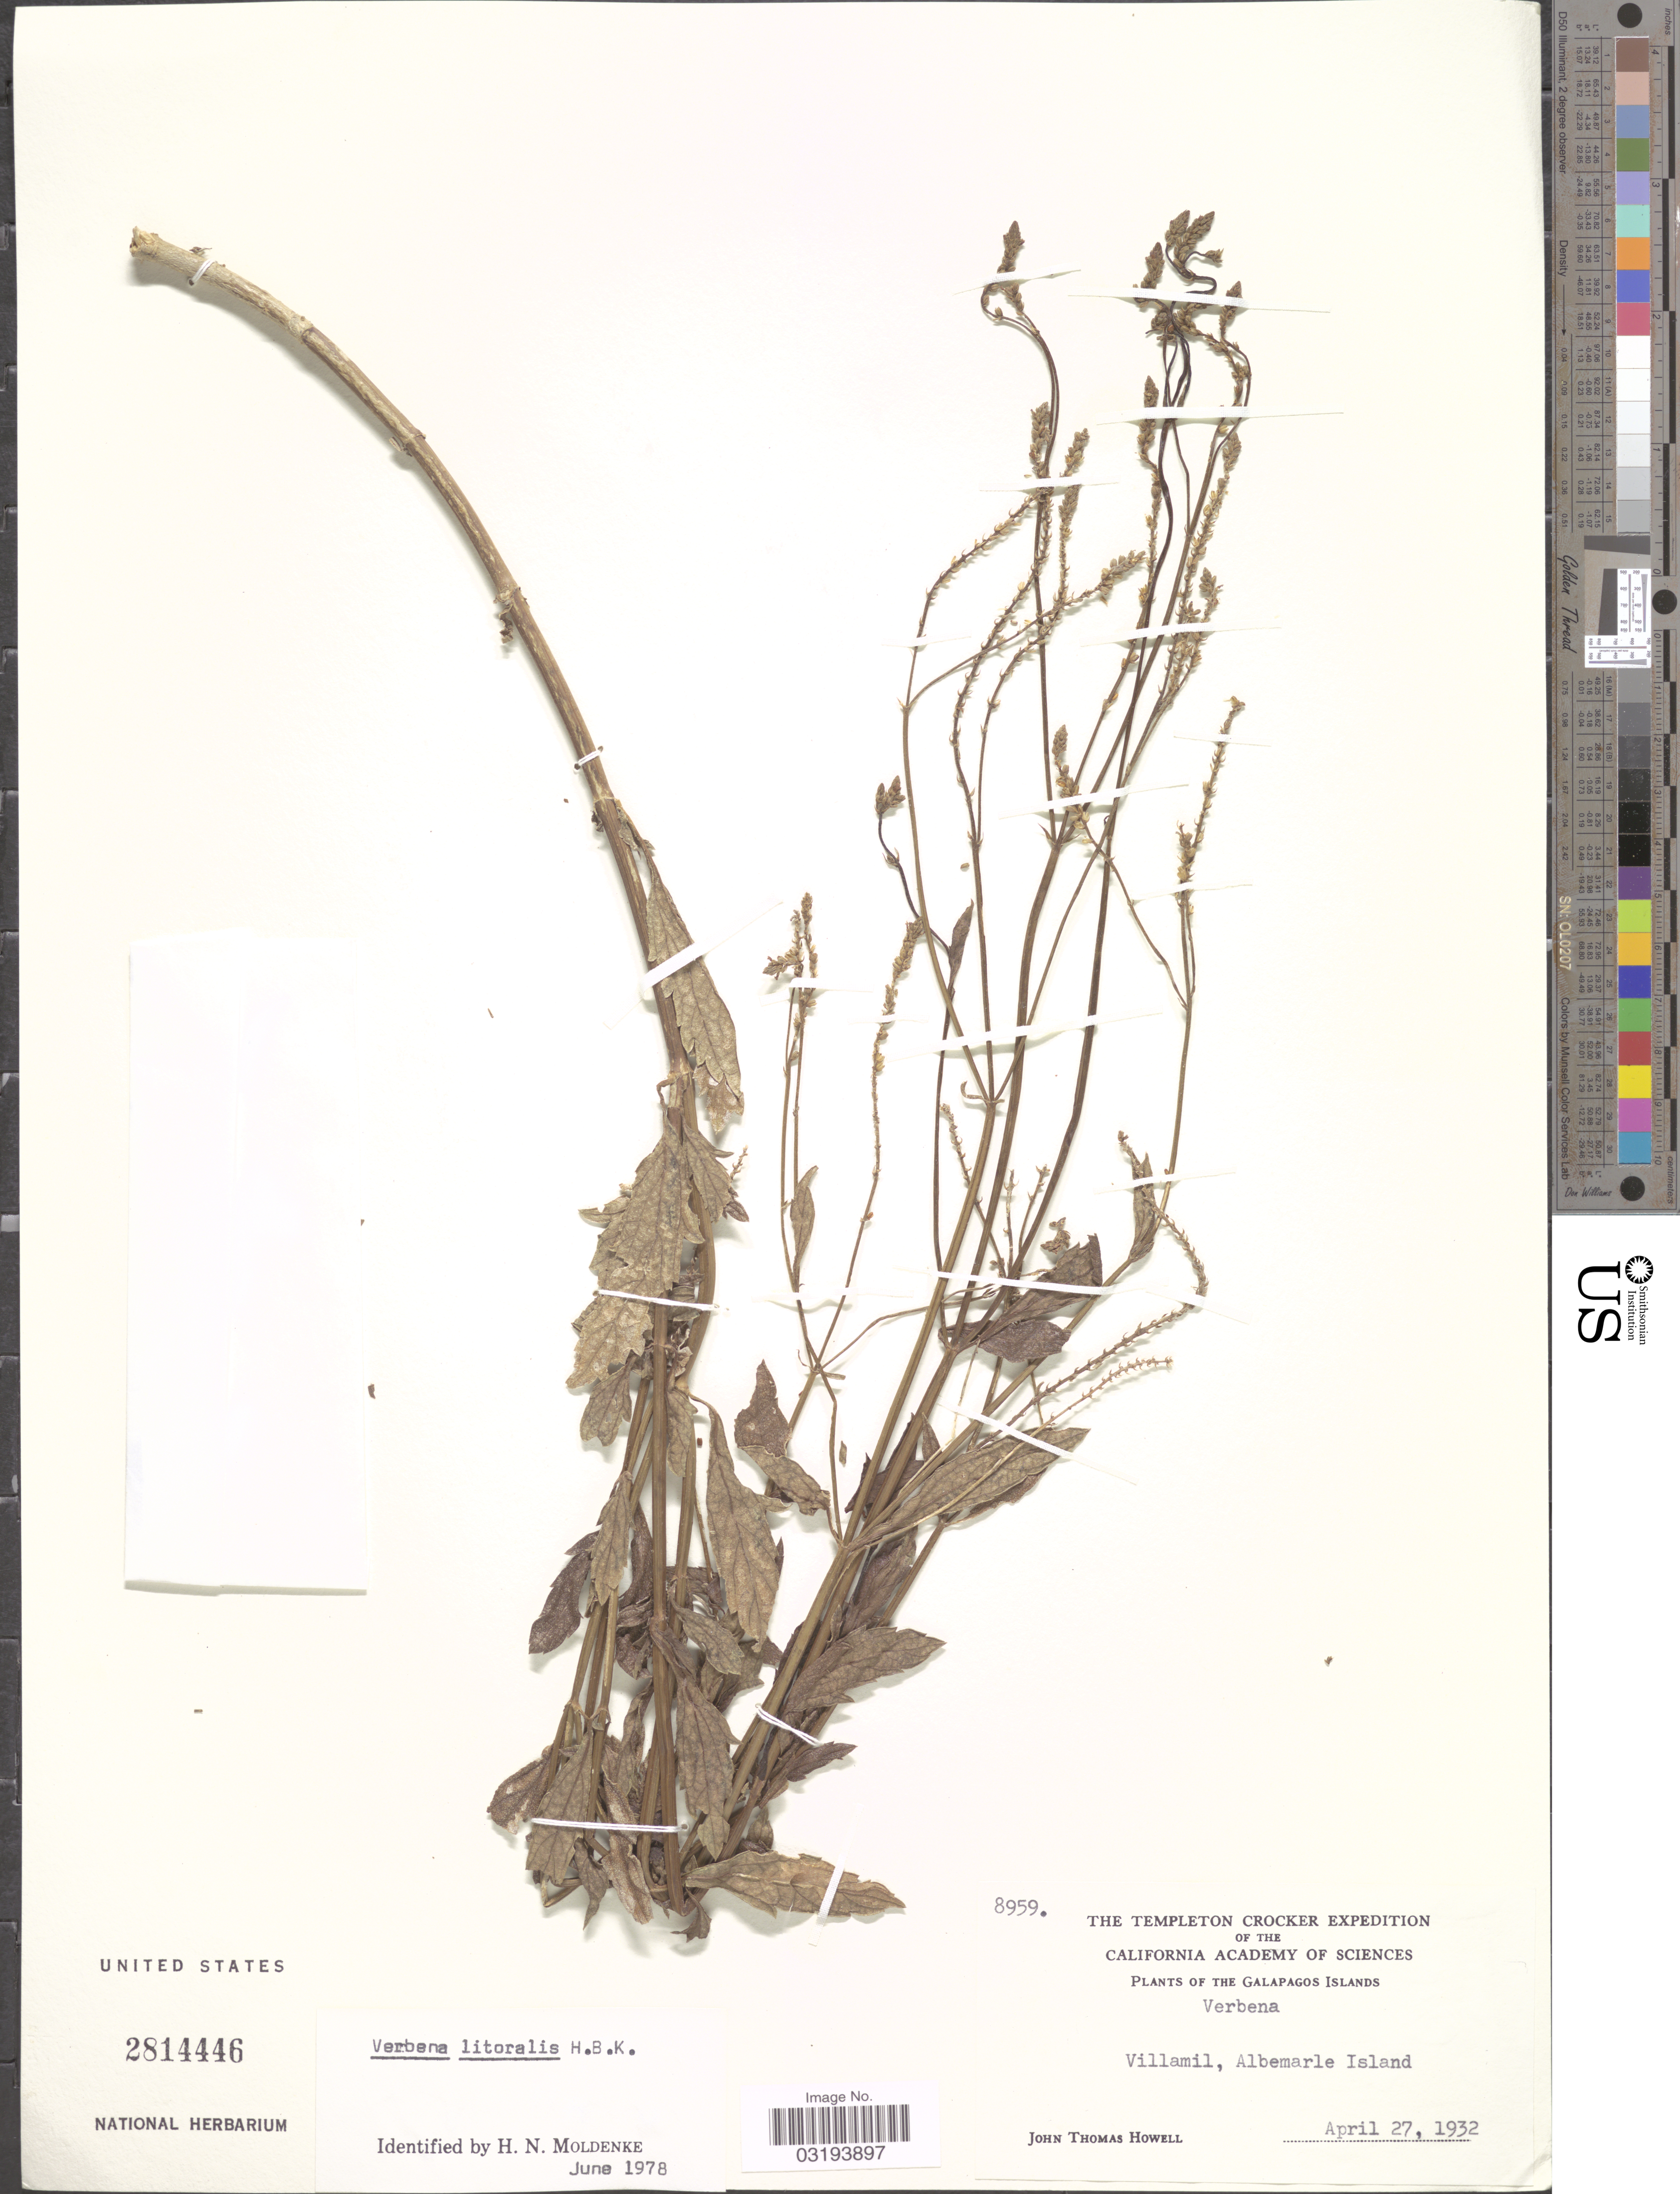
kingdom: Plantae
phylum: Tracheophyta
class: Magnoliopsida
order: Lamiales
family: Verbenaceae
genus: Verbena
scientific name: Verbena litoralis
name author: Kunth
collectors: J. T. Howell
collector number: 8959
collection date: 1932-04-27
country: Ecuador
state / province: Colón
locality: The Galapagos Islands. Villamil, Albemarle Island.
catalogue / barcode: US 2814446